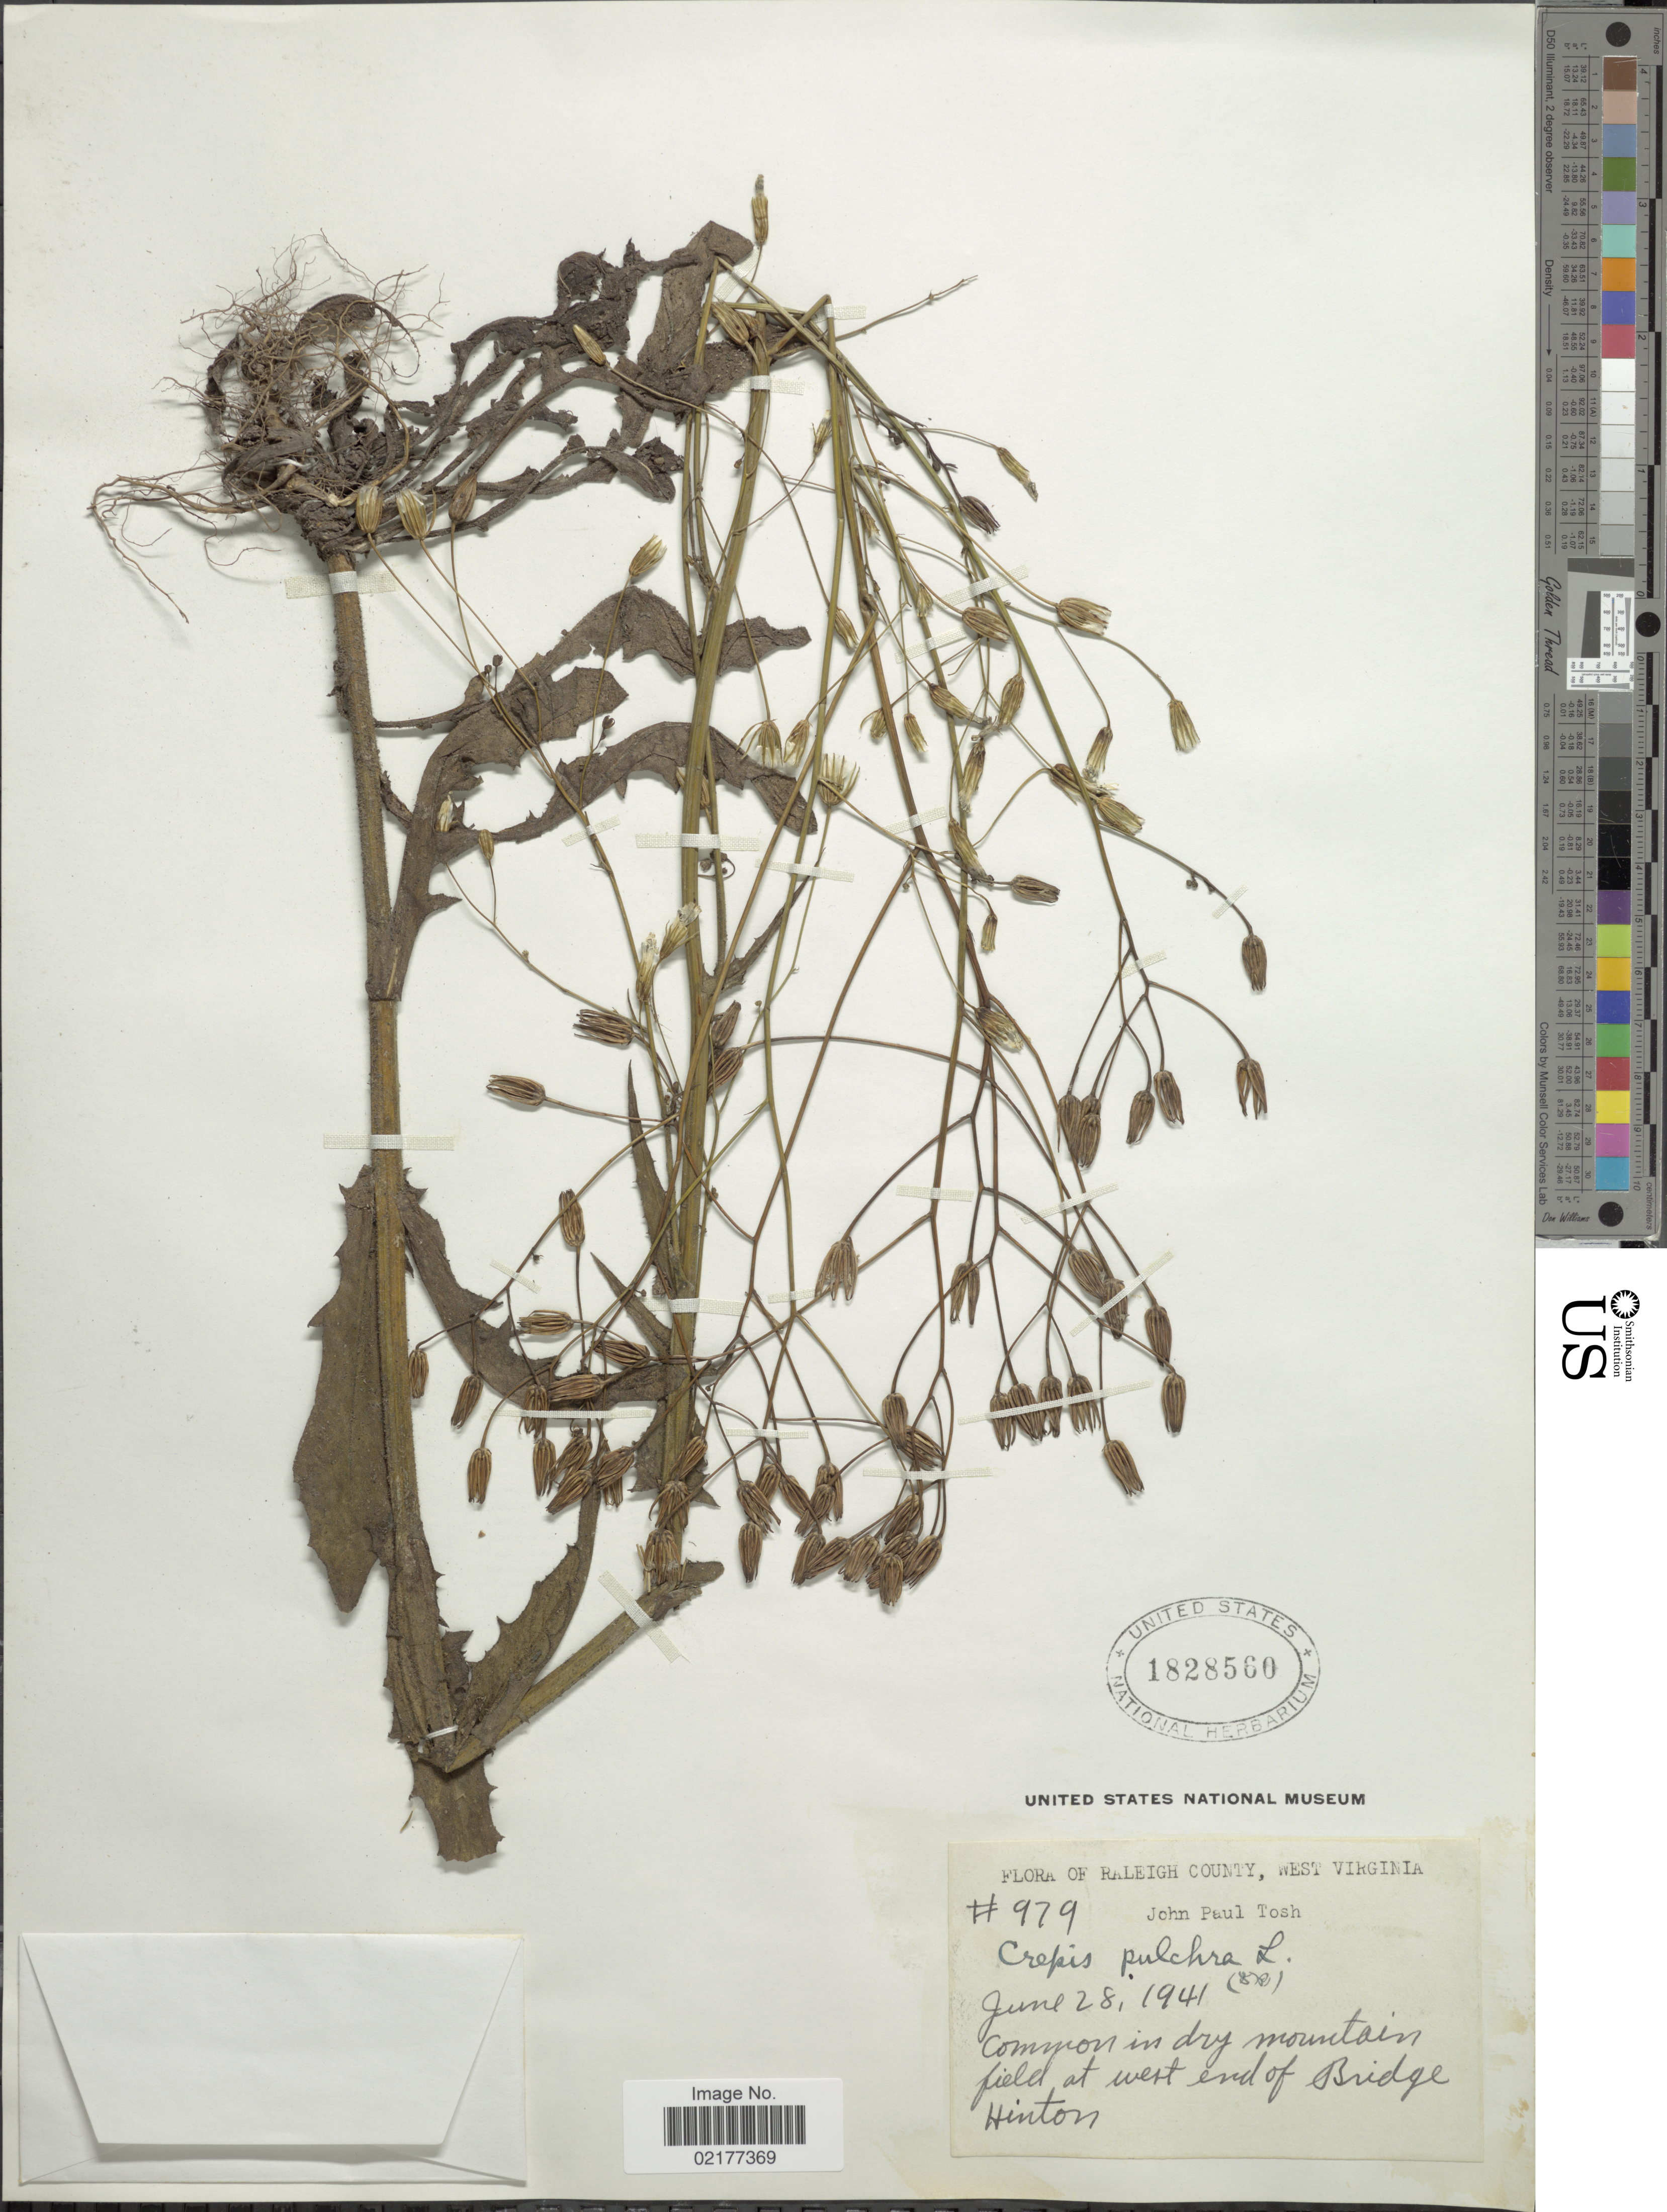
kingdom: Plantae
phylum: Tracheophyta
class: Magnoliopsida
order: Asterales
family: Asteraceae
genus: Crepis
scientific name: Crepis pulchra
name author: L.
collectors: J. Tosh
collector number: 979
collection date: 1941-06-28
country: United States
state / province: West Virginia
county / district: Raleigh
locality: Raleigh County, West Virginia, Common in dry mountain field at west end of Bridge Hinton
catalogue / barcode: US 1828560